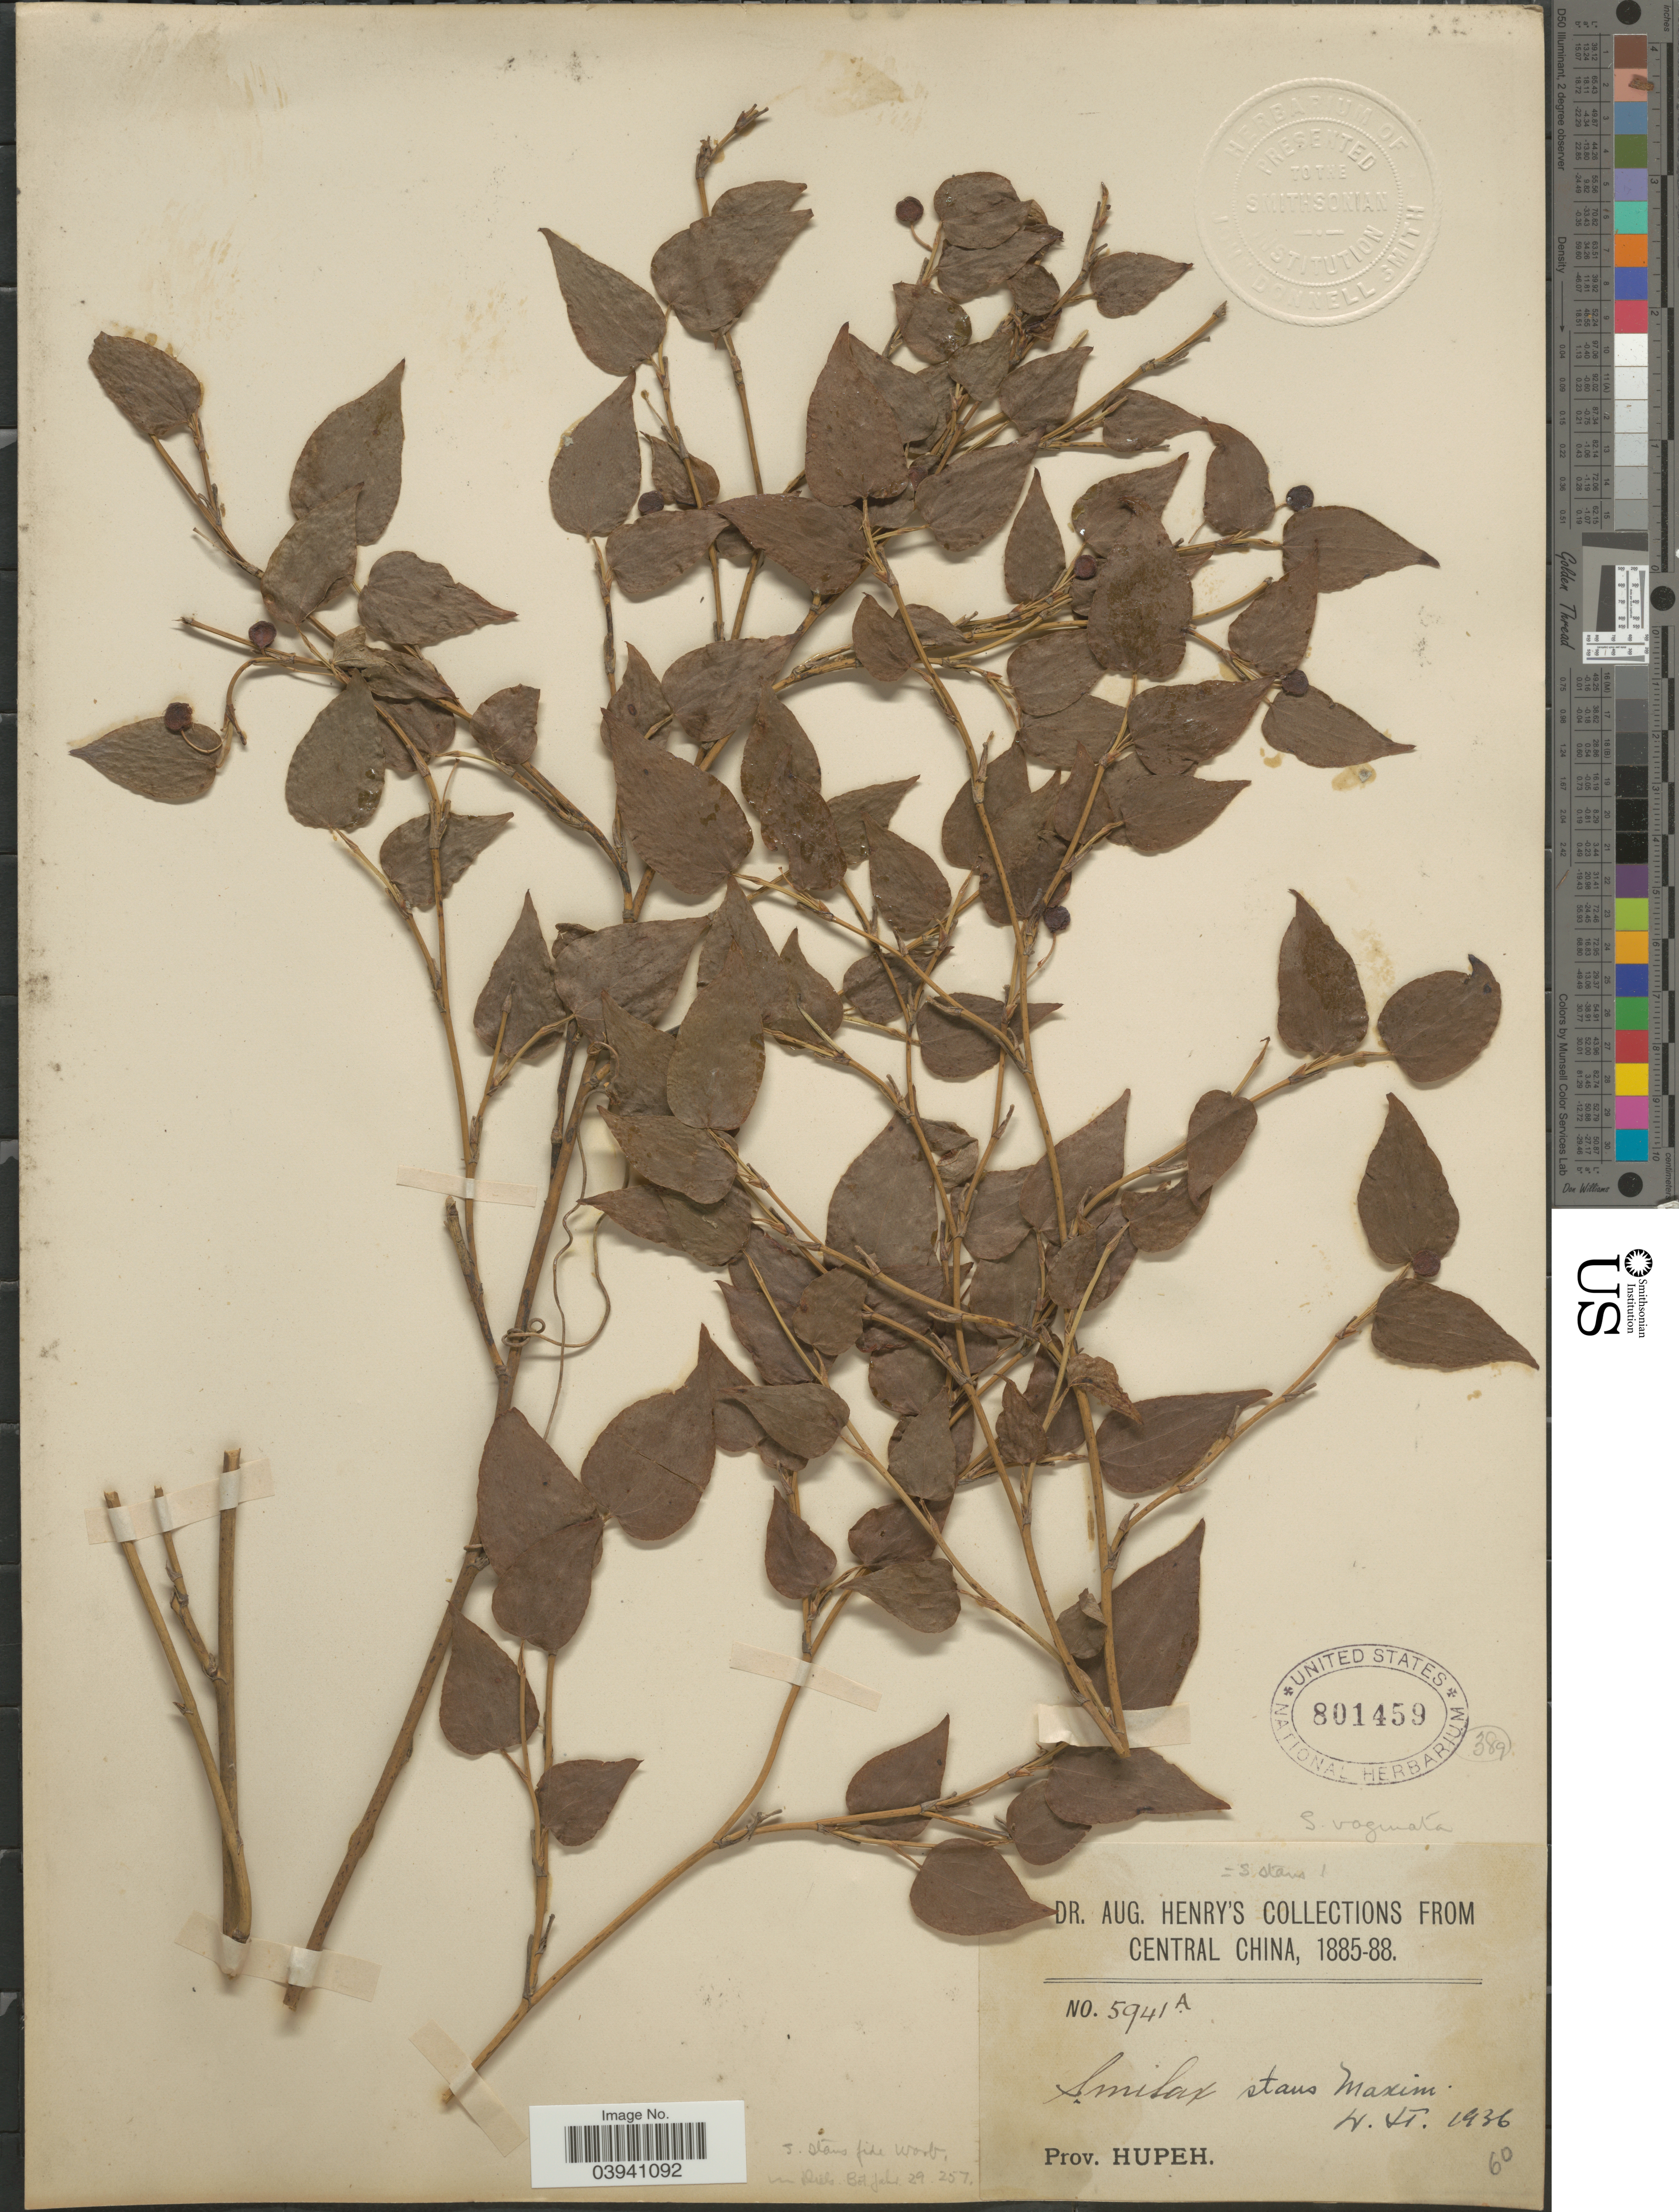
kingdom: Plantae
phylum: Tracheophyta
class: Liliopsida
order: Liliales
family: Smilacaceae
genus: Smilax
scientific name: Smilax stans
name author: Maxim.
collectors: A. Henry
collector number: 5941 A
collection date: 1885/1888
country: China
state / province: Hubei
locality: Central China. Prov. Hupeh.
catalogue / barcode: US 801459